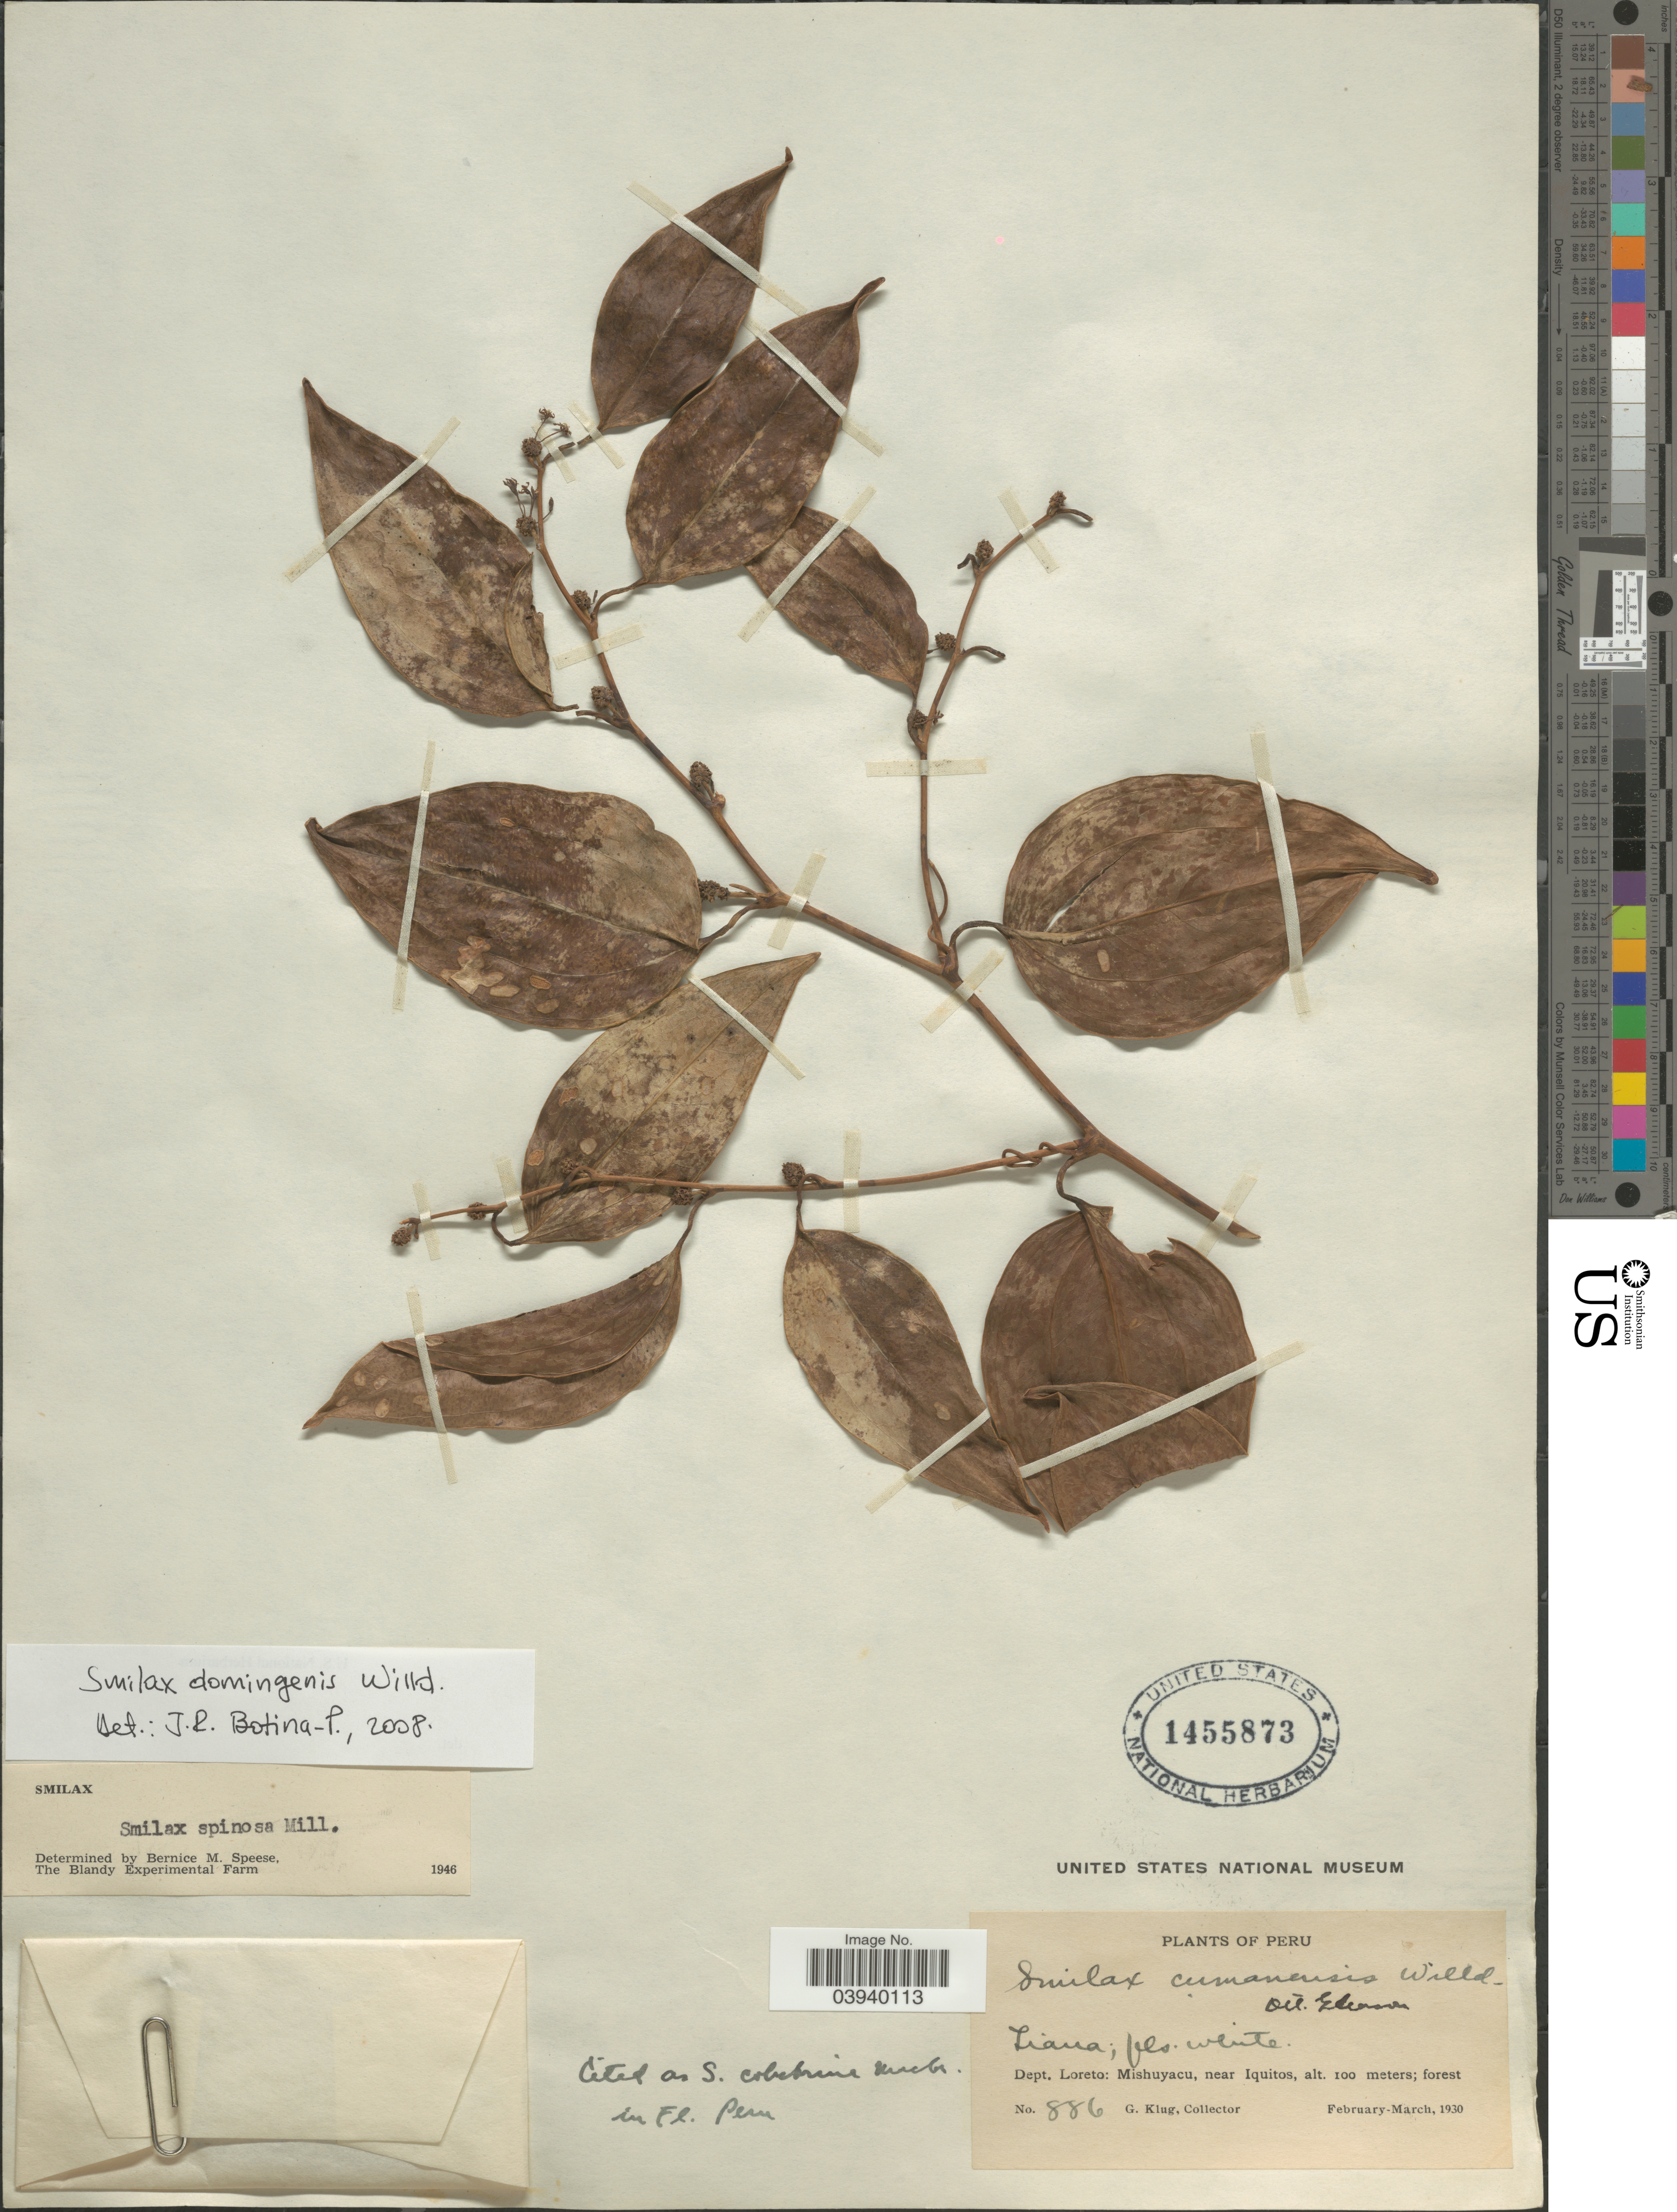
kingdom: Plantae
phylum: Tracheophyta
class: Liliopsida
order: Liliales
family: Smilacaceae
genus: Smilax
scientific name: Smilax domingensis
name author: Willd.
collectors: G. Klug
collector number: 886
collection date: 1930-02/1930-03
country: Peru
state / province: Loreto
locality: Dept. Loreto: Mishuyacu, near Iquitos.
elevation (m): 100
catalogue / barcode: US 1455873